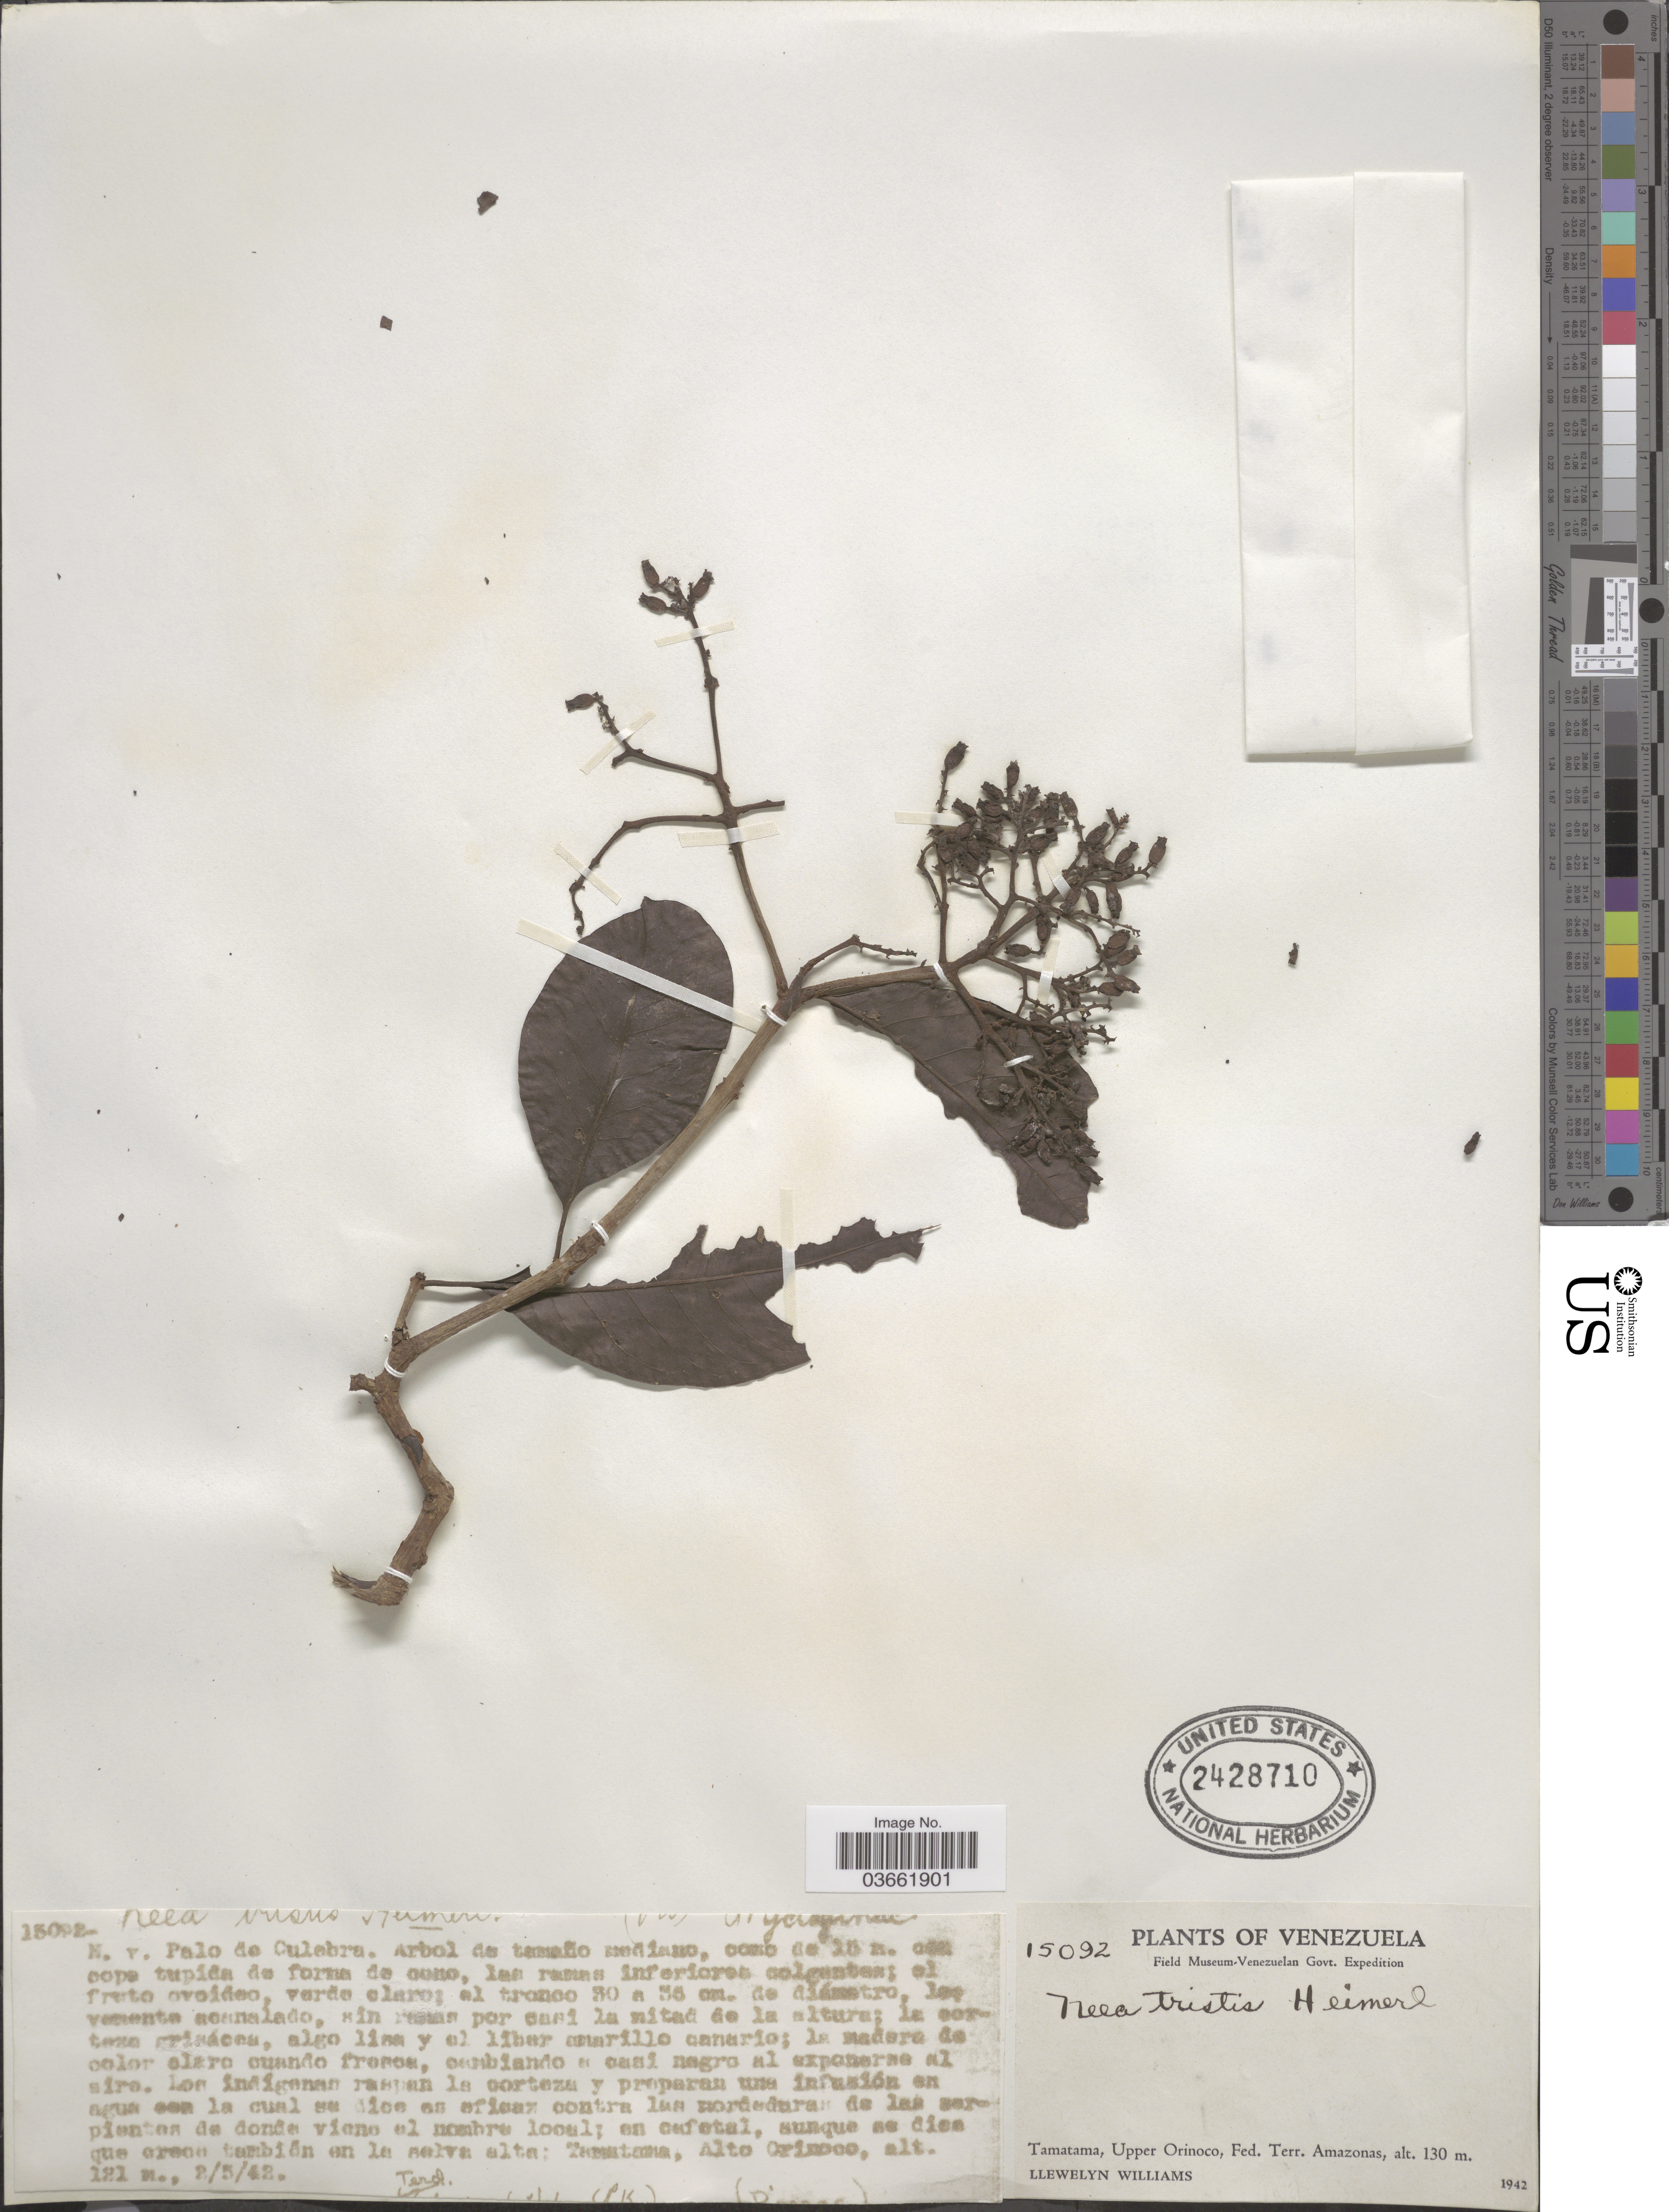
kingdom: Plantae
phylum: Tracheophyta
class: Magnoliopsida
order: Caryophyllales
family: Nyctaginaceae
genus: Neea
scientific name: Neea tristis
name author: Heimerl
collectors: Ll. Williams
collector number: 15092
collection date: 1942-05-02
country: Venezuela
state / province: Amazonas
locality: Tamatama, Upper Orinoco, Fed. Terr. Amazonas. Alto Orinoco.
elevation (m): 121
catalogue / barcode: US 2428710